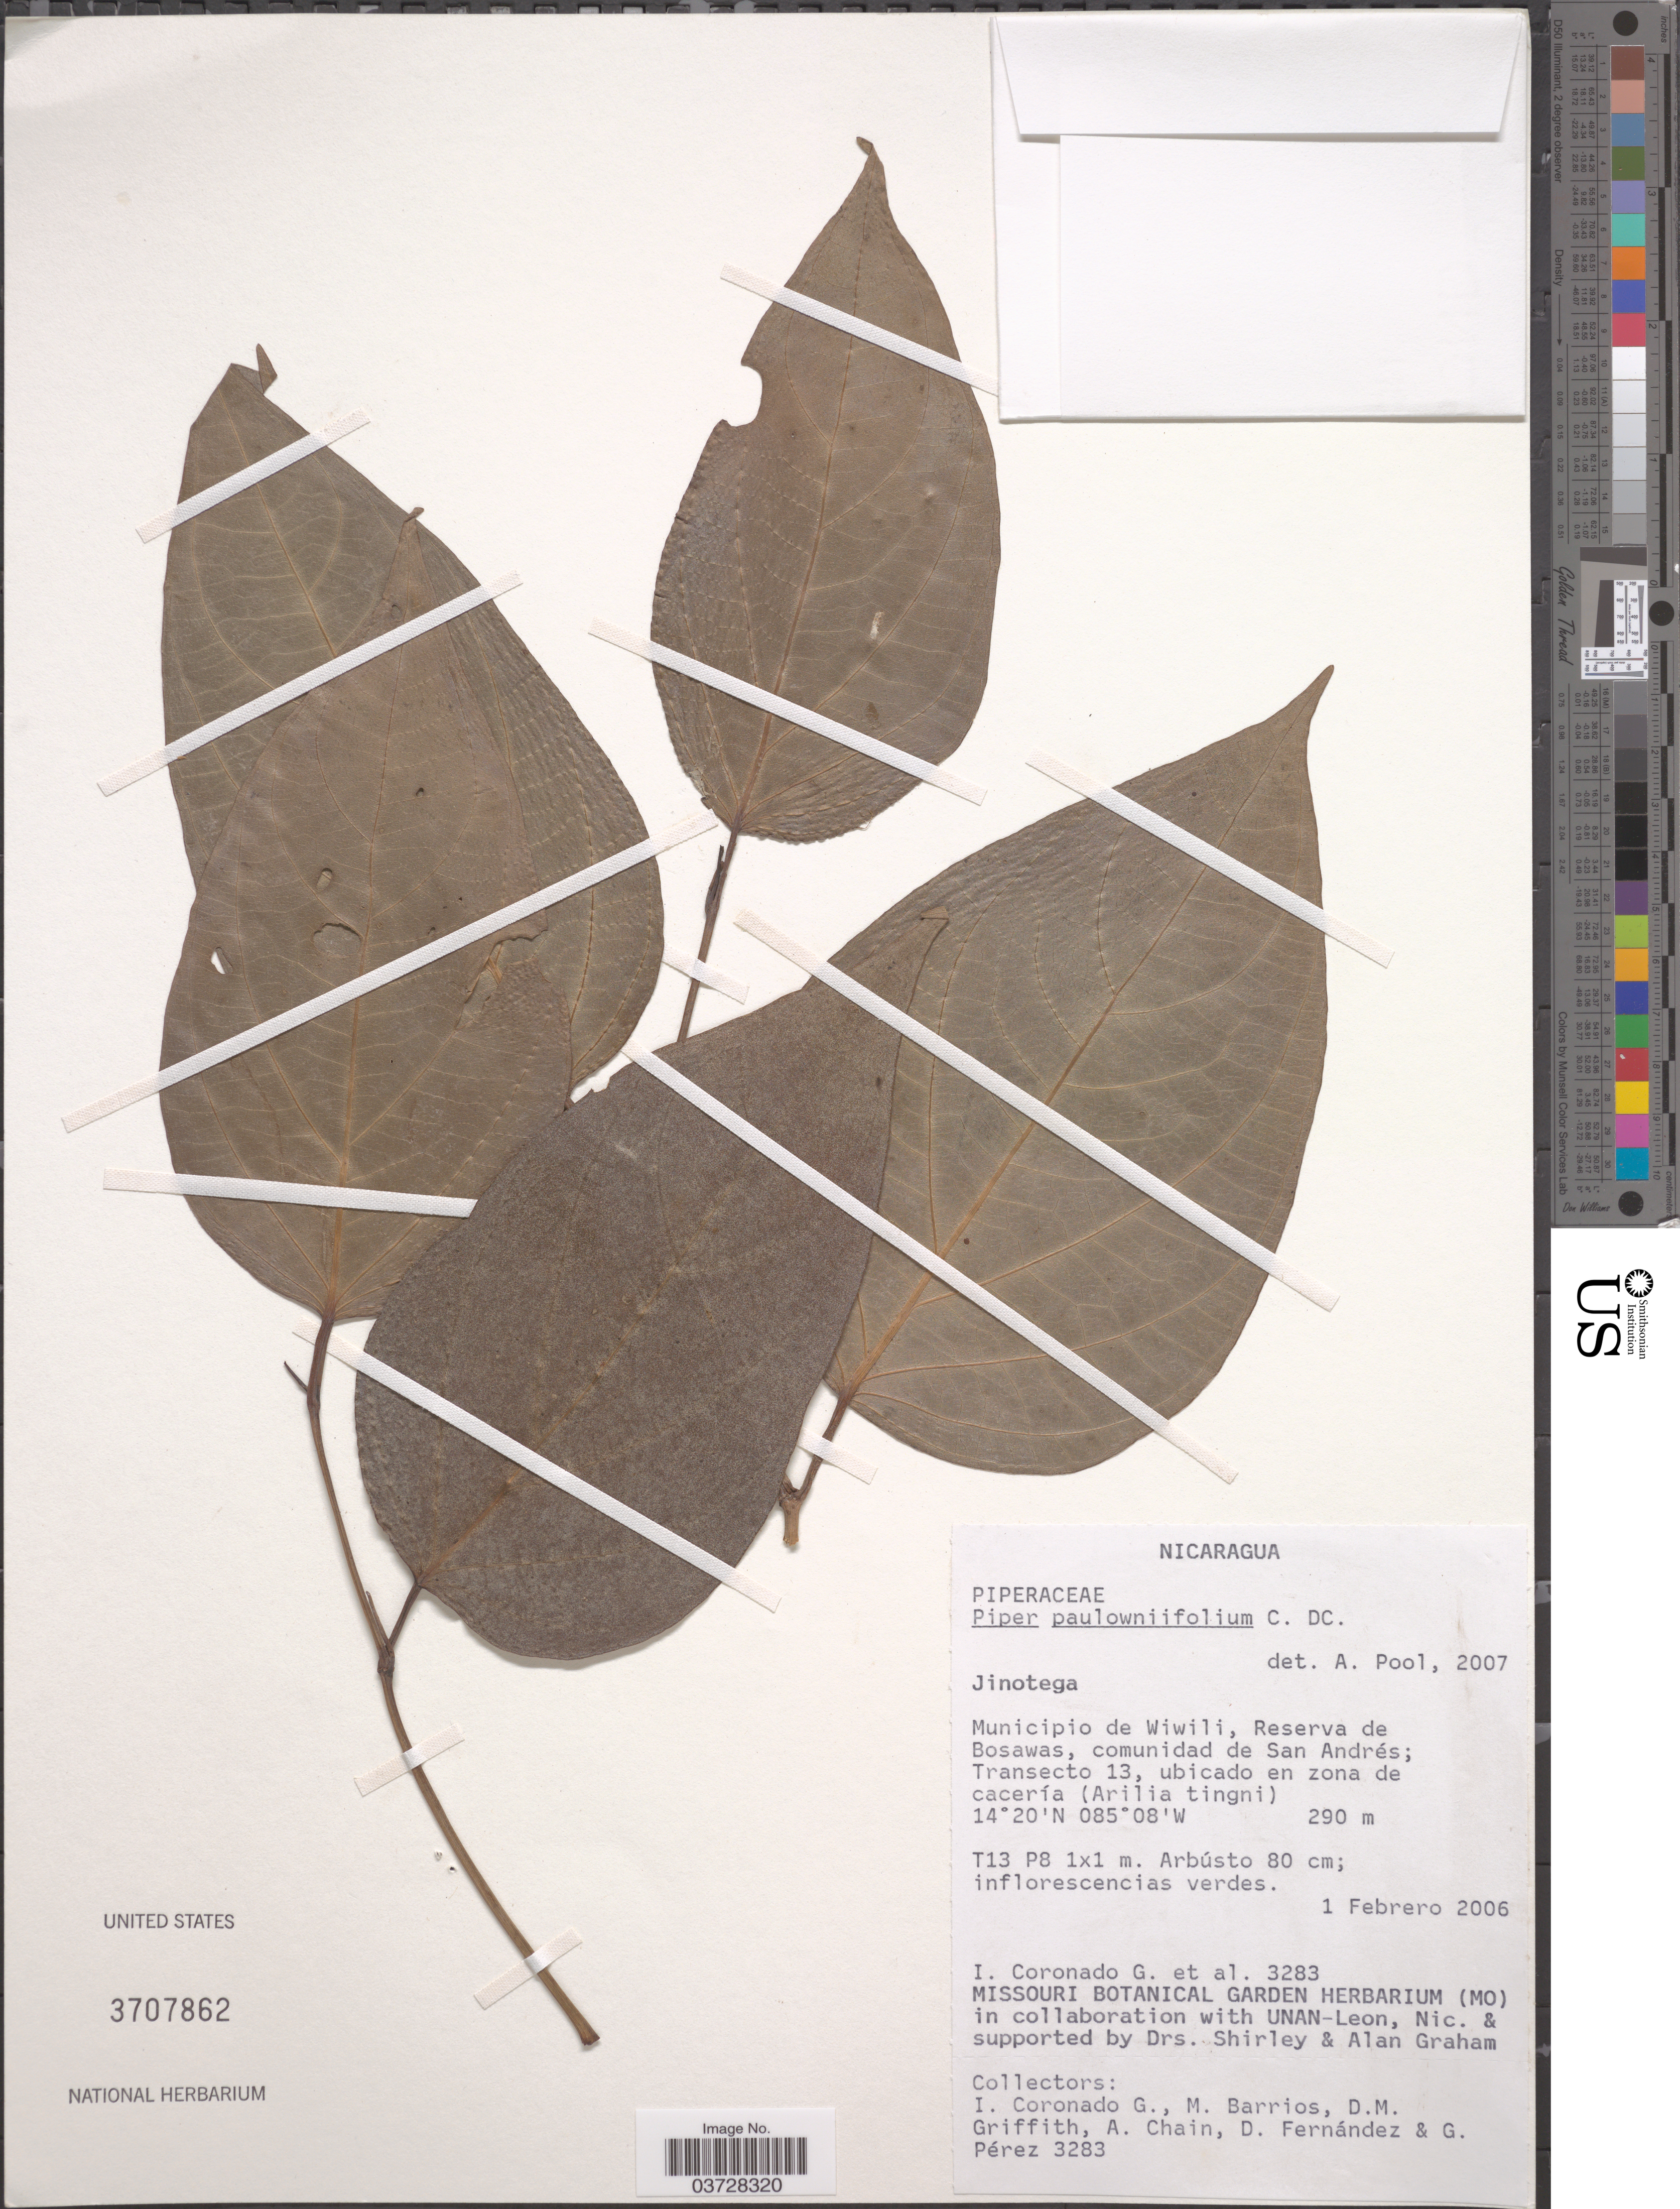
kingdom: Plantae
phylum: Tracheophyta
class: Magnoliopsida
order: Piperales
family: Piperaceae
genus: Piper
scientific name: Piper paulowniifolium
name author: C. DC.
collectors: I. Coronado, M. Barrios, D. Griffith, A. Chain & et al.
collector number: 3283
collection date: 2006-02-01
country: Nicaragua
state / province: Jinotega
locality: Municipio de Wiwili, Reserva de Bosawas, comunidad de San Andrés; Transecto 13, ubicado en zona de cacería (Arilia tingni).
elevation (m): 290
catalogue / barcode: US 3707862